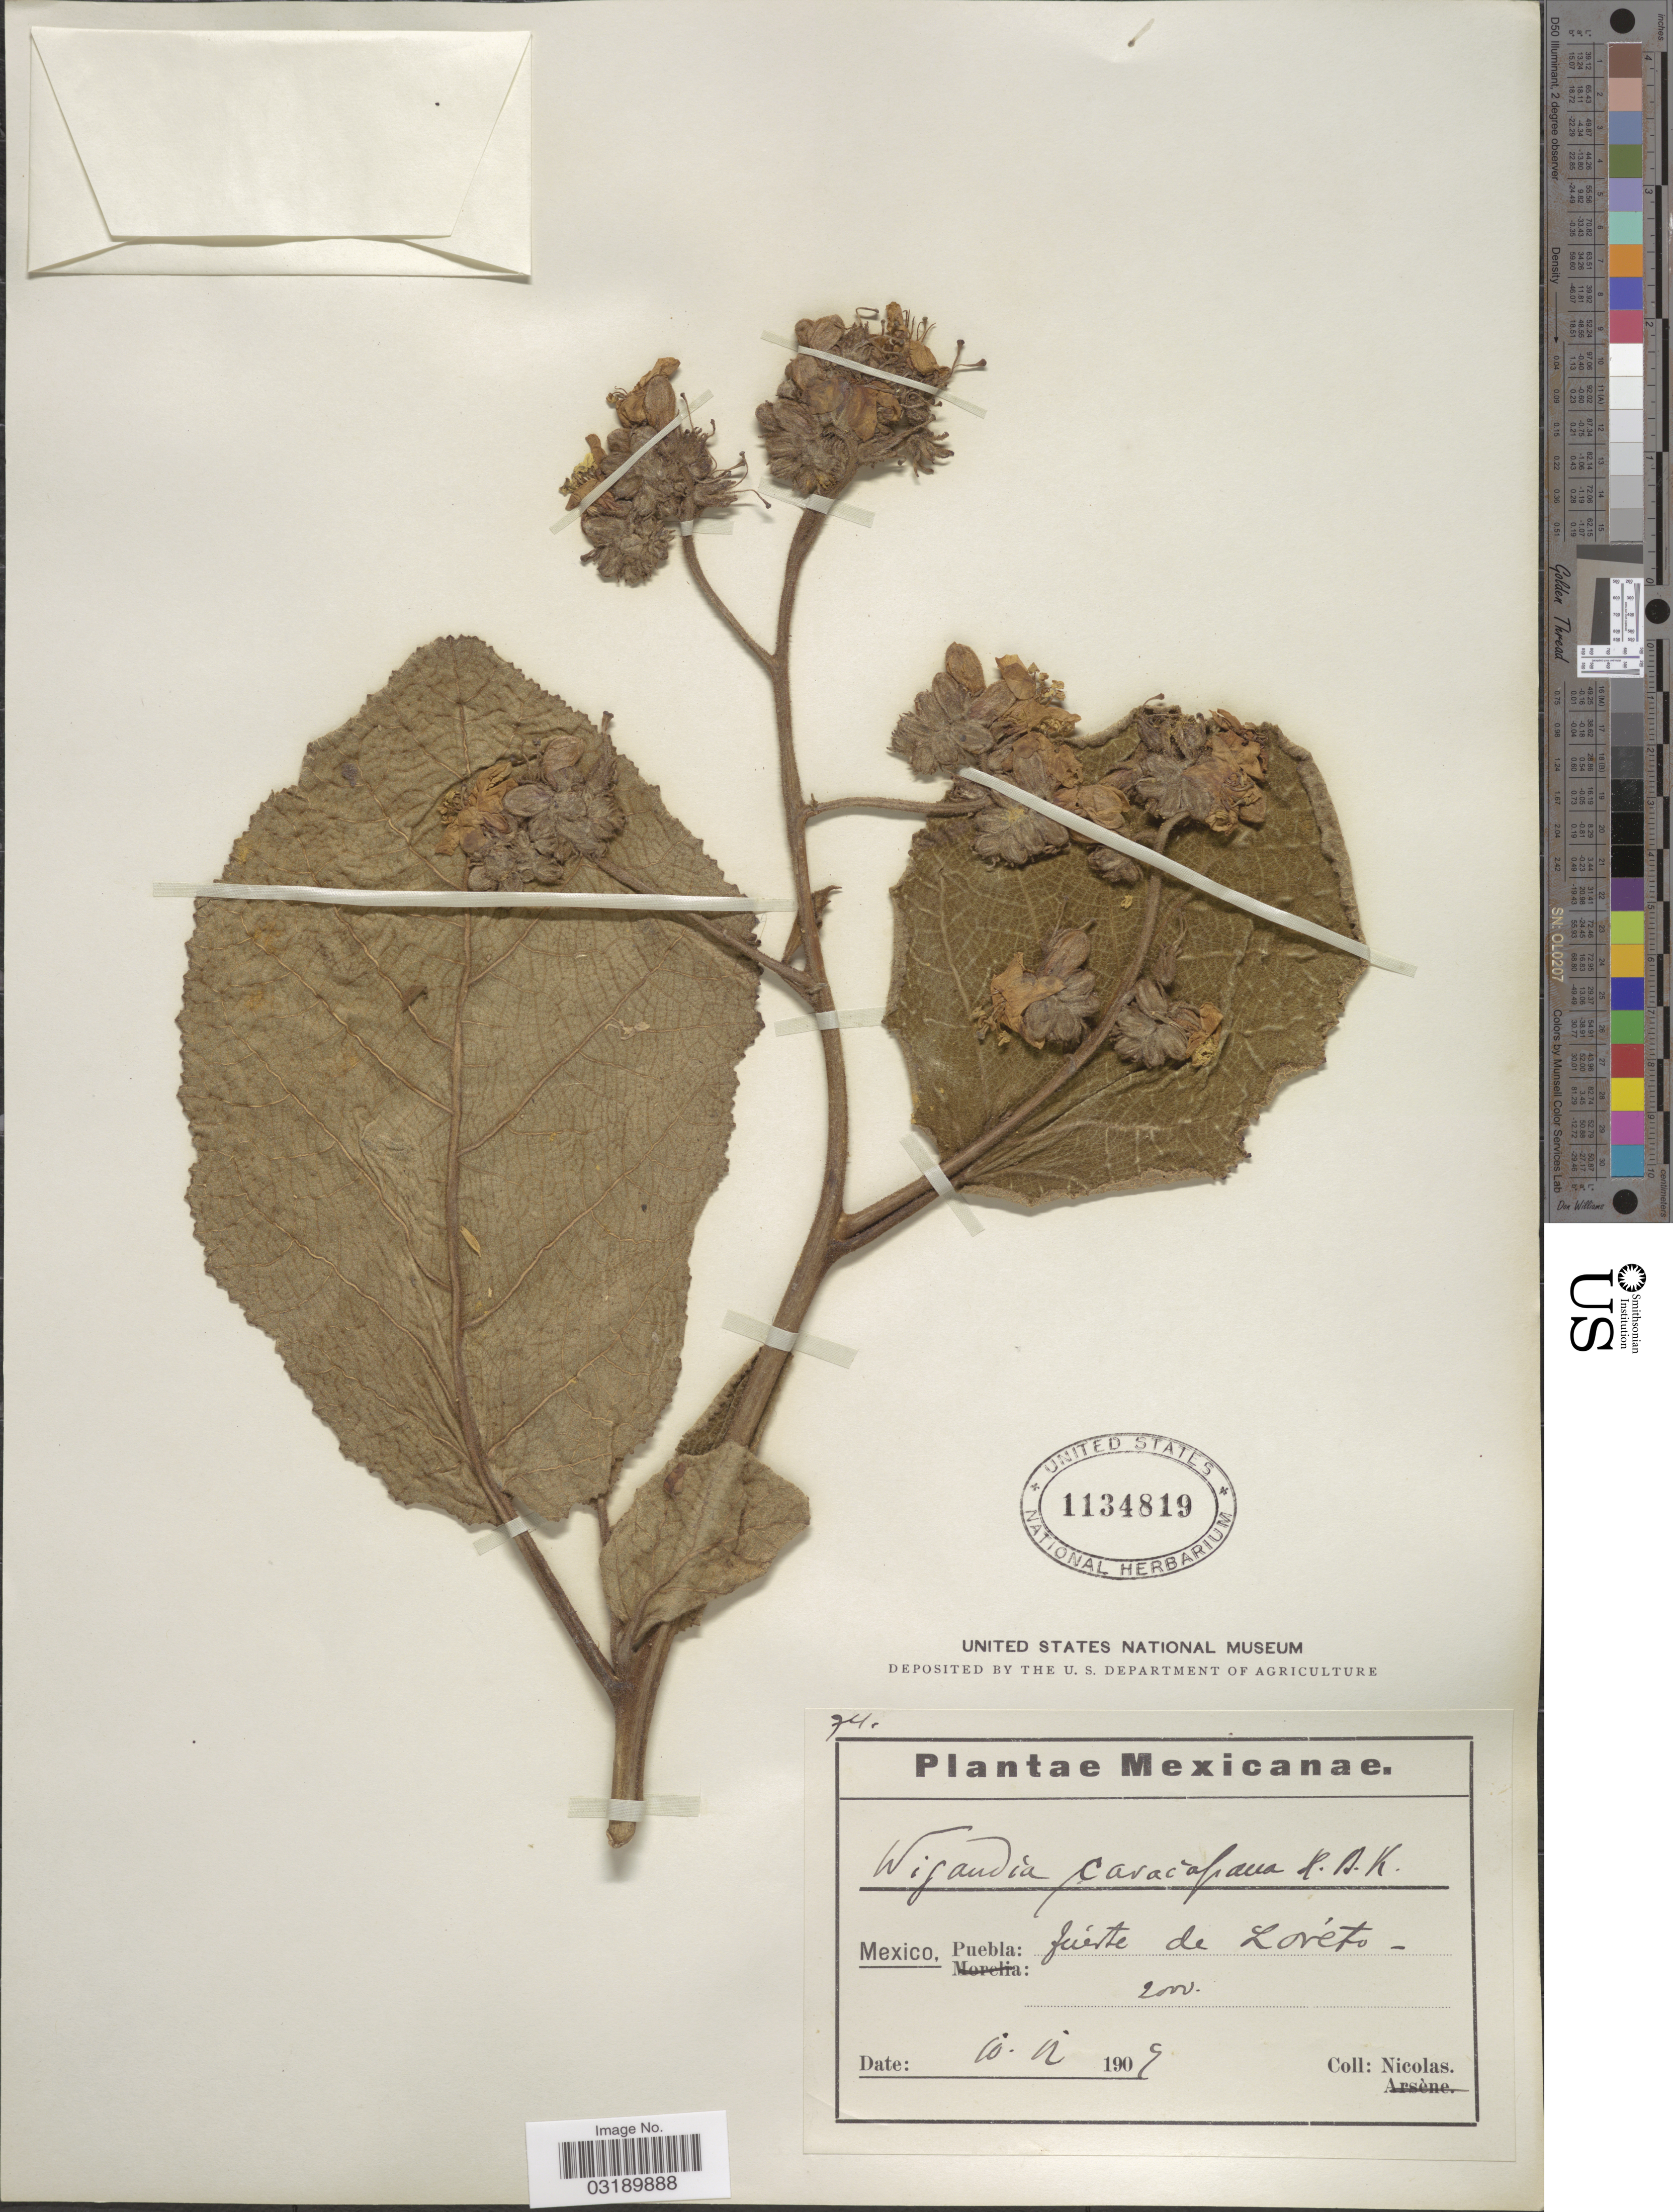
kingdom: Plantae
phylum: Tracheophyta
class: Magnoliopsida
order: Boraginales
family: Namaceae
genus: Wigandia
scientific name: Wigandia caracasana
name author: Kunth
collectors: -. Nicolas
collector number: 74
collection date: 1909-12-10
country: Mexico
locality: Mexico, Puebla: fuérte de Loréto.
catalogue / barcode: US 1134819